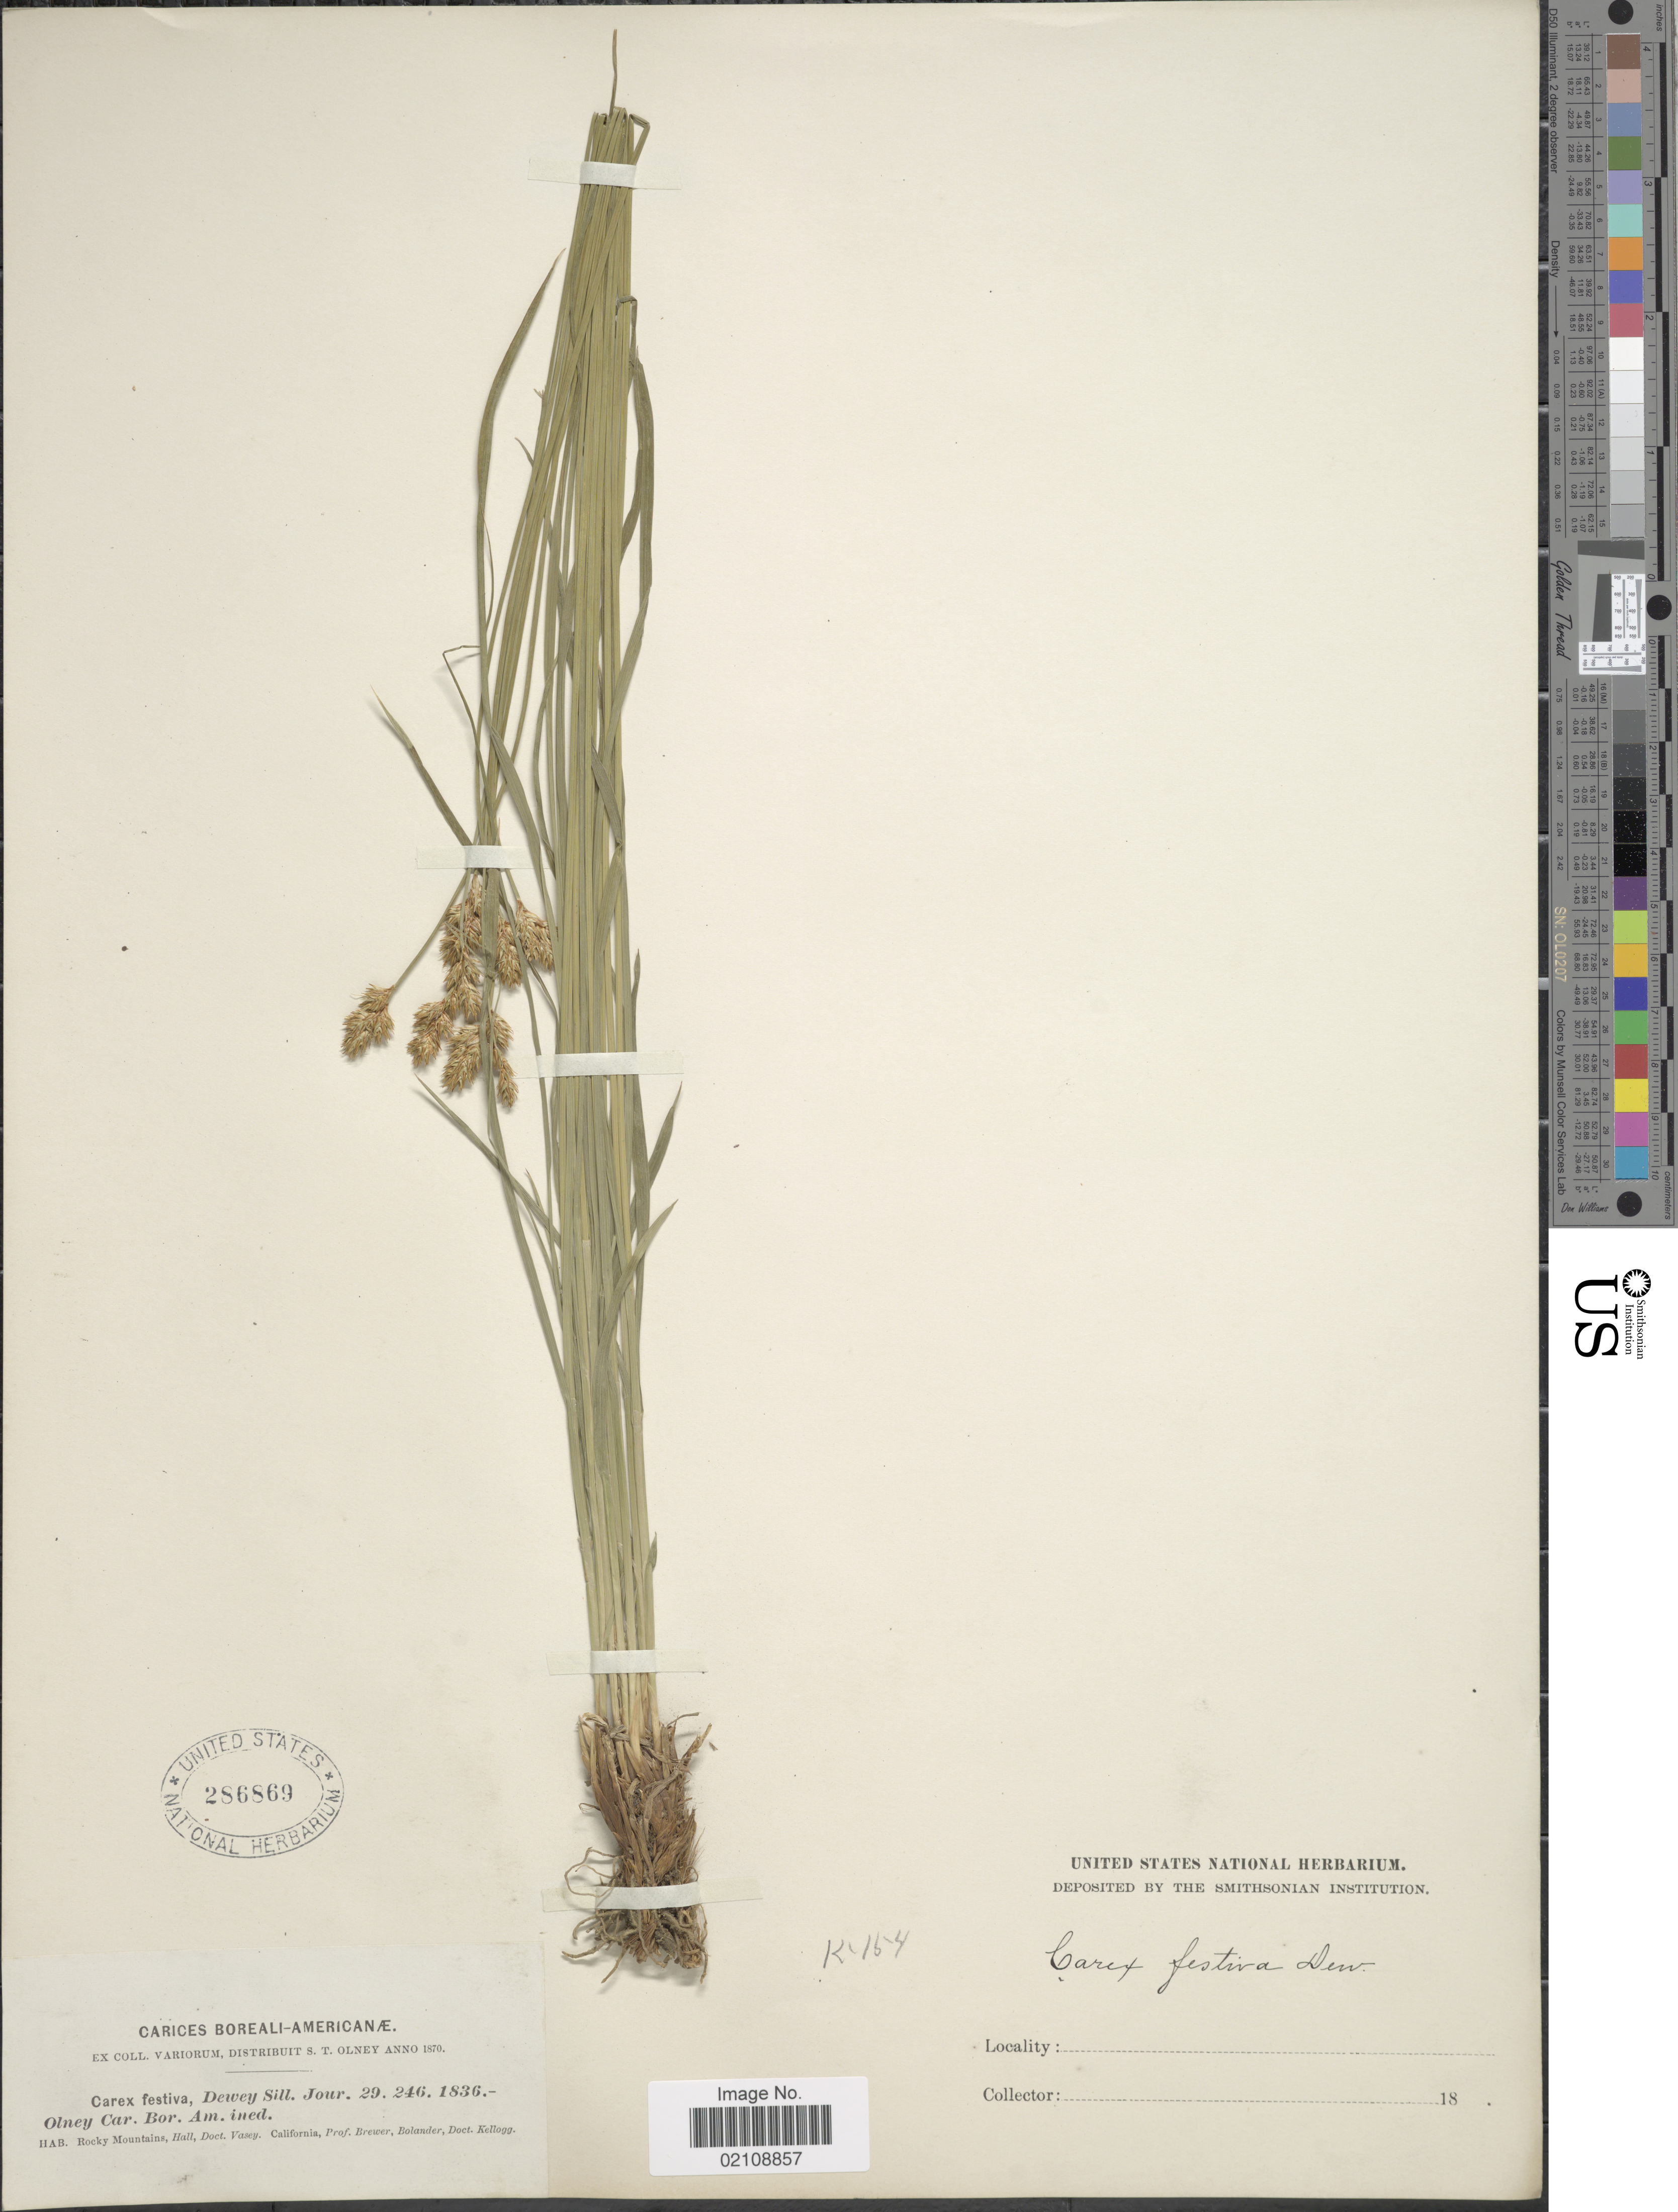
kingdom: Plantae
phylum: Tracheophyta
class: Liliopsida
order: Poales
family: Cyperaceae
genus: Carex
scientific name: Carex subfusca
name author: W. Boott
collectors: Vasey, --, Bewer, -. Bolander & -- Kellogg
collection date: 1870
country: United States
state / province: California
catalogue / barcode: US 286869